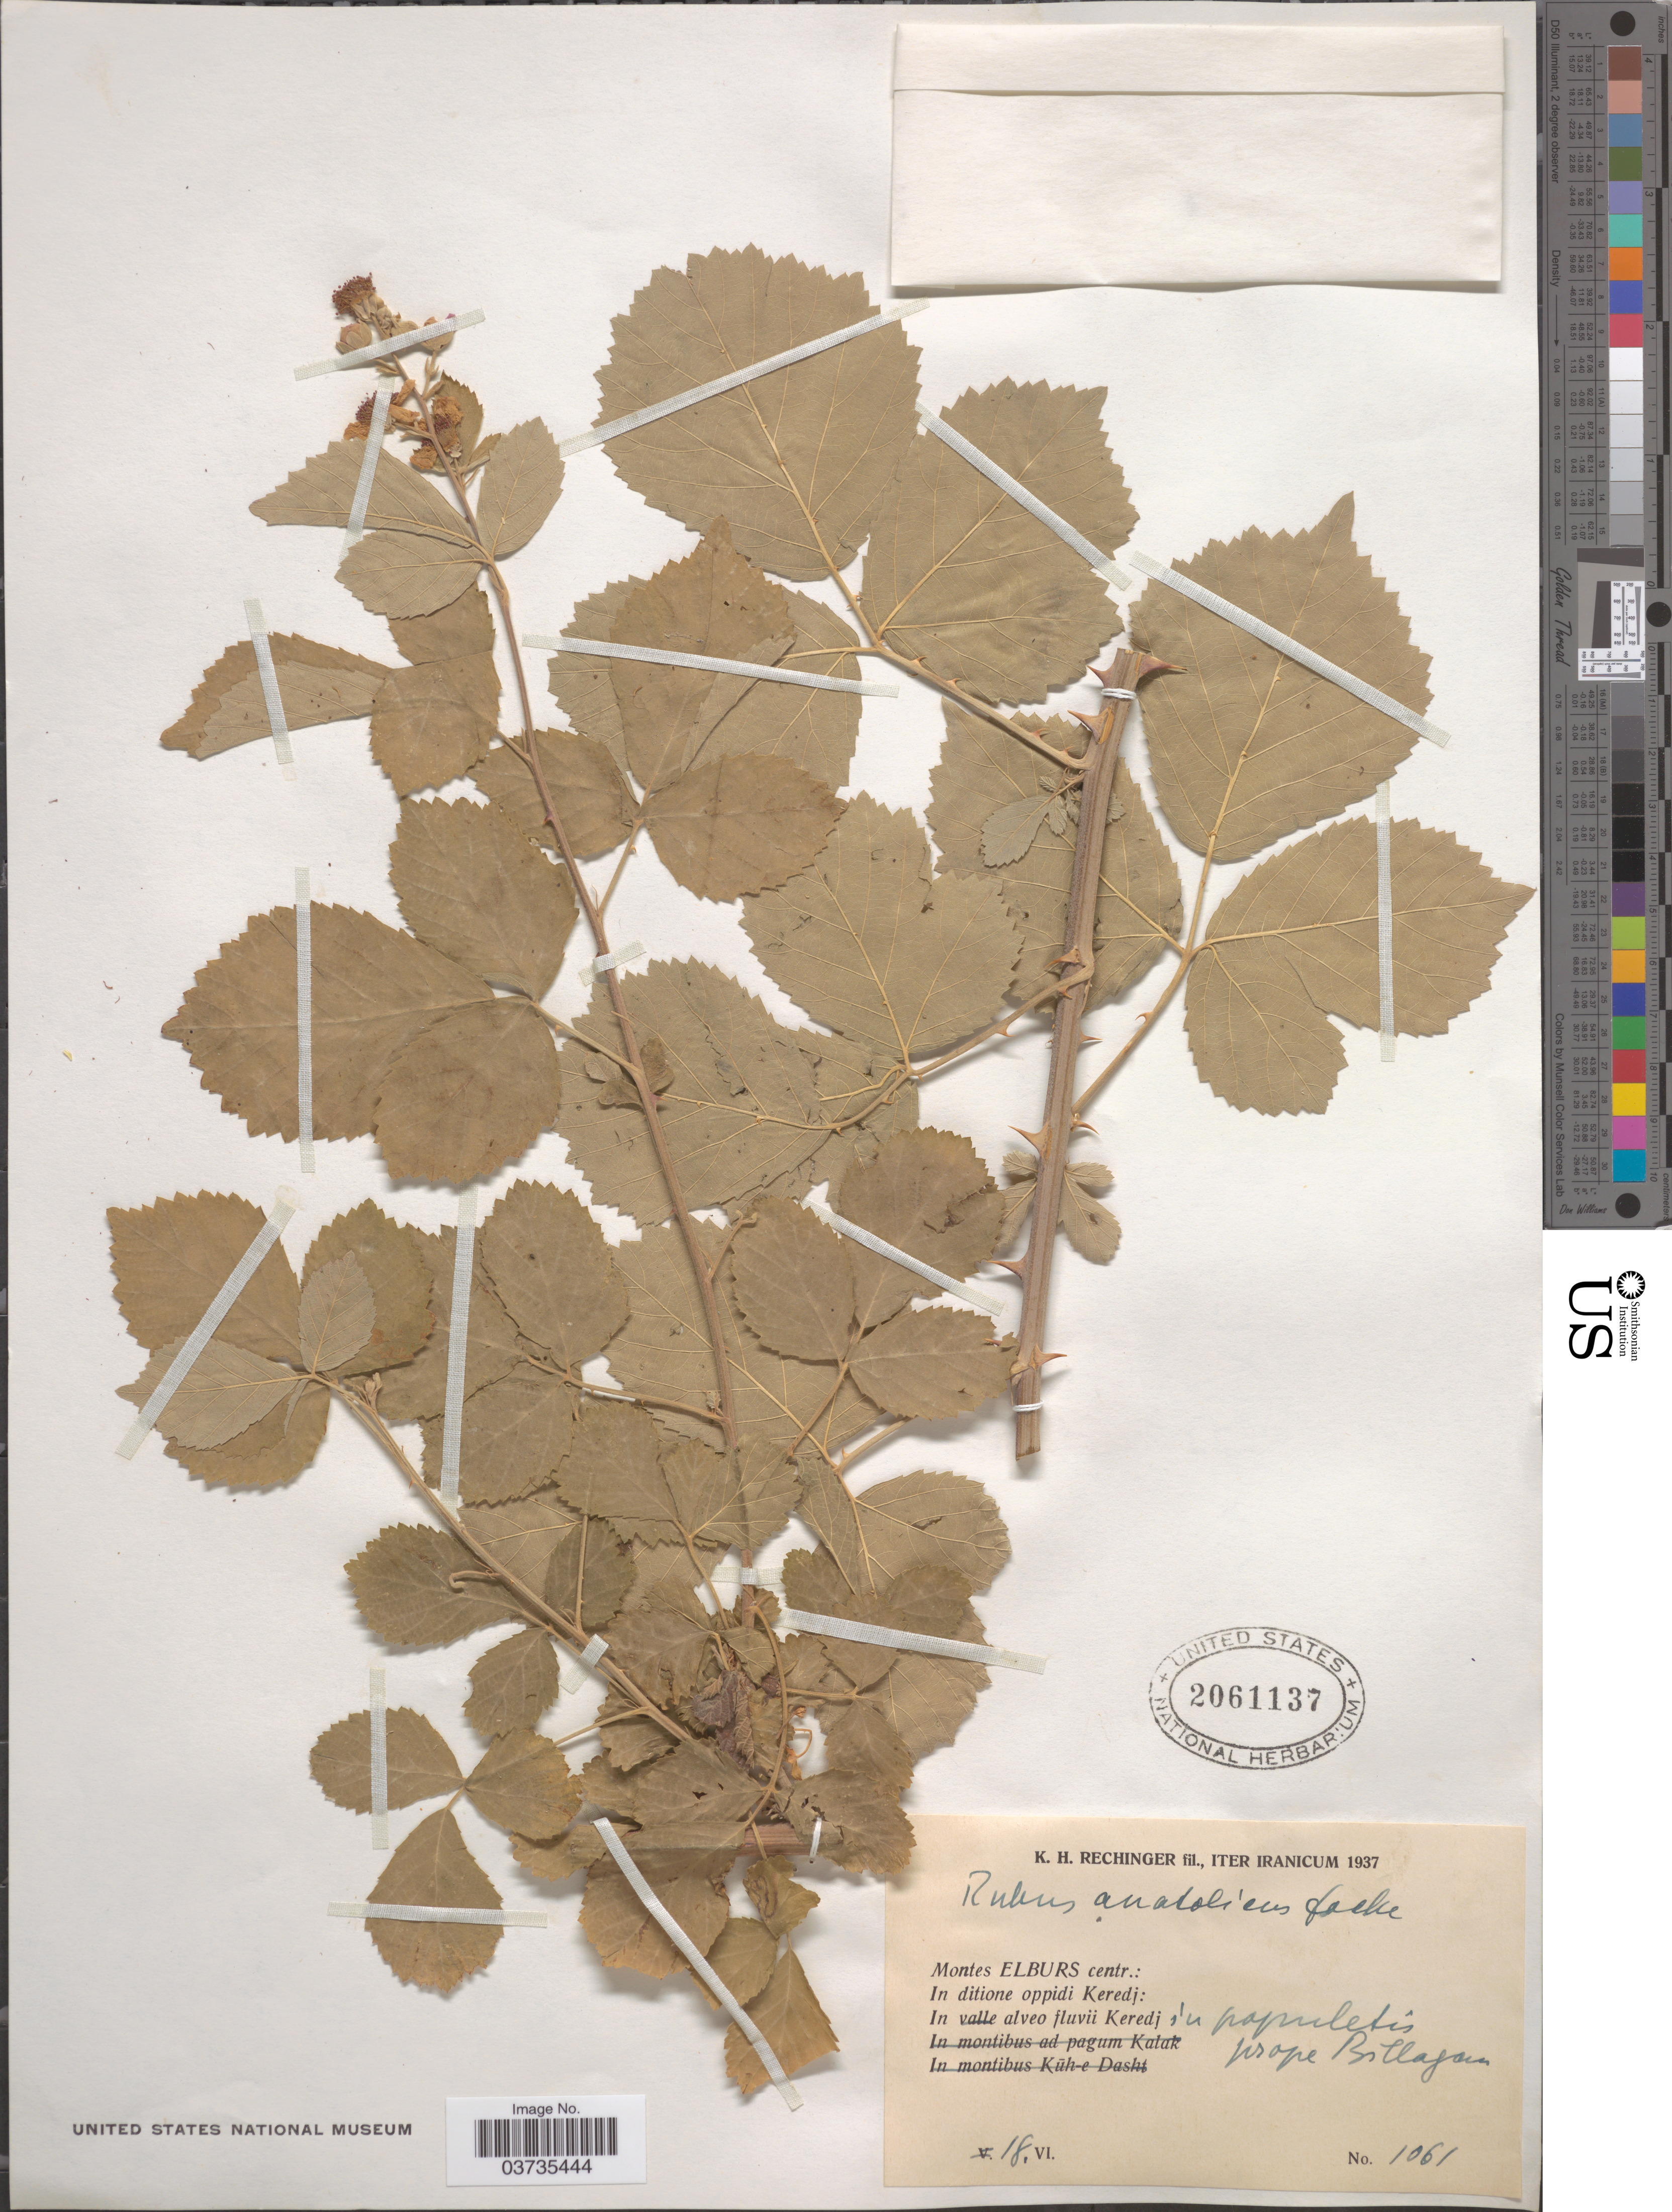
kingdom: Plantae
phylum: Tracheophyta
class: Magnoliopsida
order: Rosales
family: Rosaceae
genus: Rubus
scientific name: Rubus anatolicus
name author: Focke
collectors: K. H. Rechinger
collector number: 1061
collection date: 1937-06-18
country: Iran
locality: Iter Iranicum. Montes Elburs centr.: In ditione oppidi Keredj: In alveo fluvii Keredj in papuletis prope Billagan [interpreted].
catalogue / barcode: US 2061137